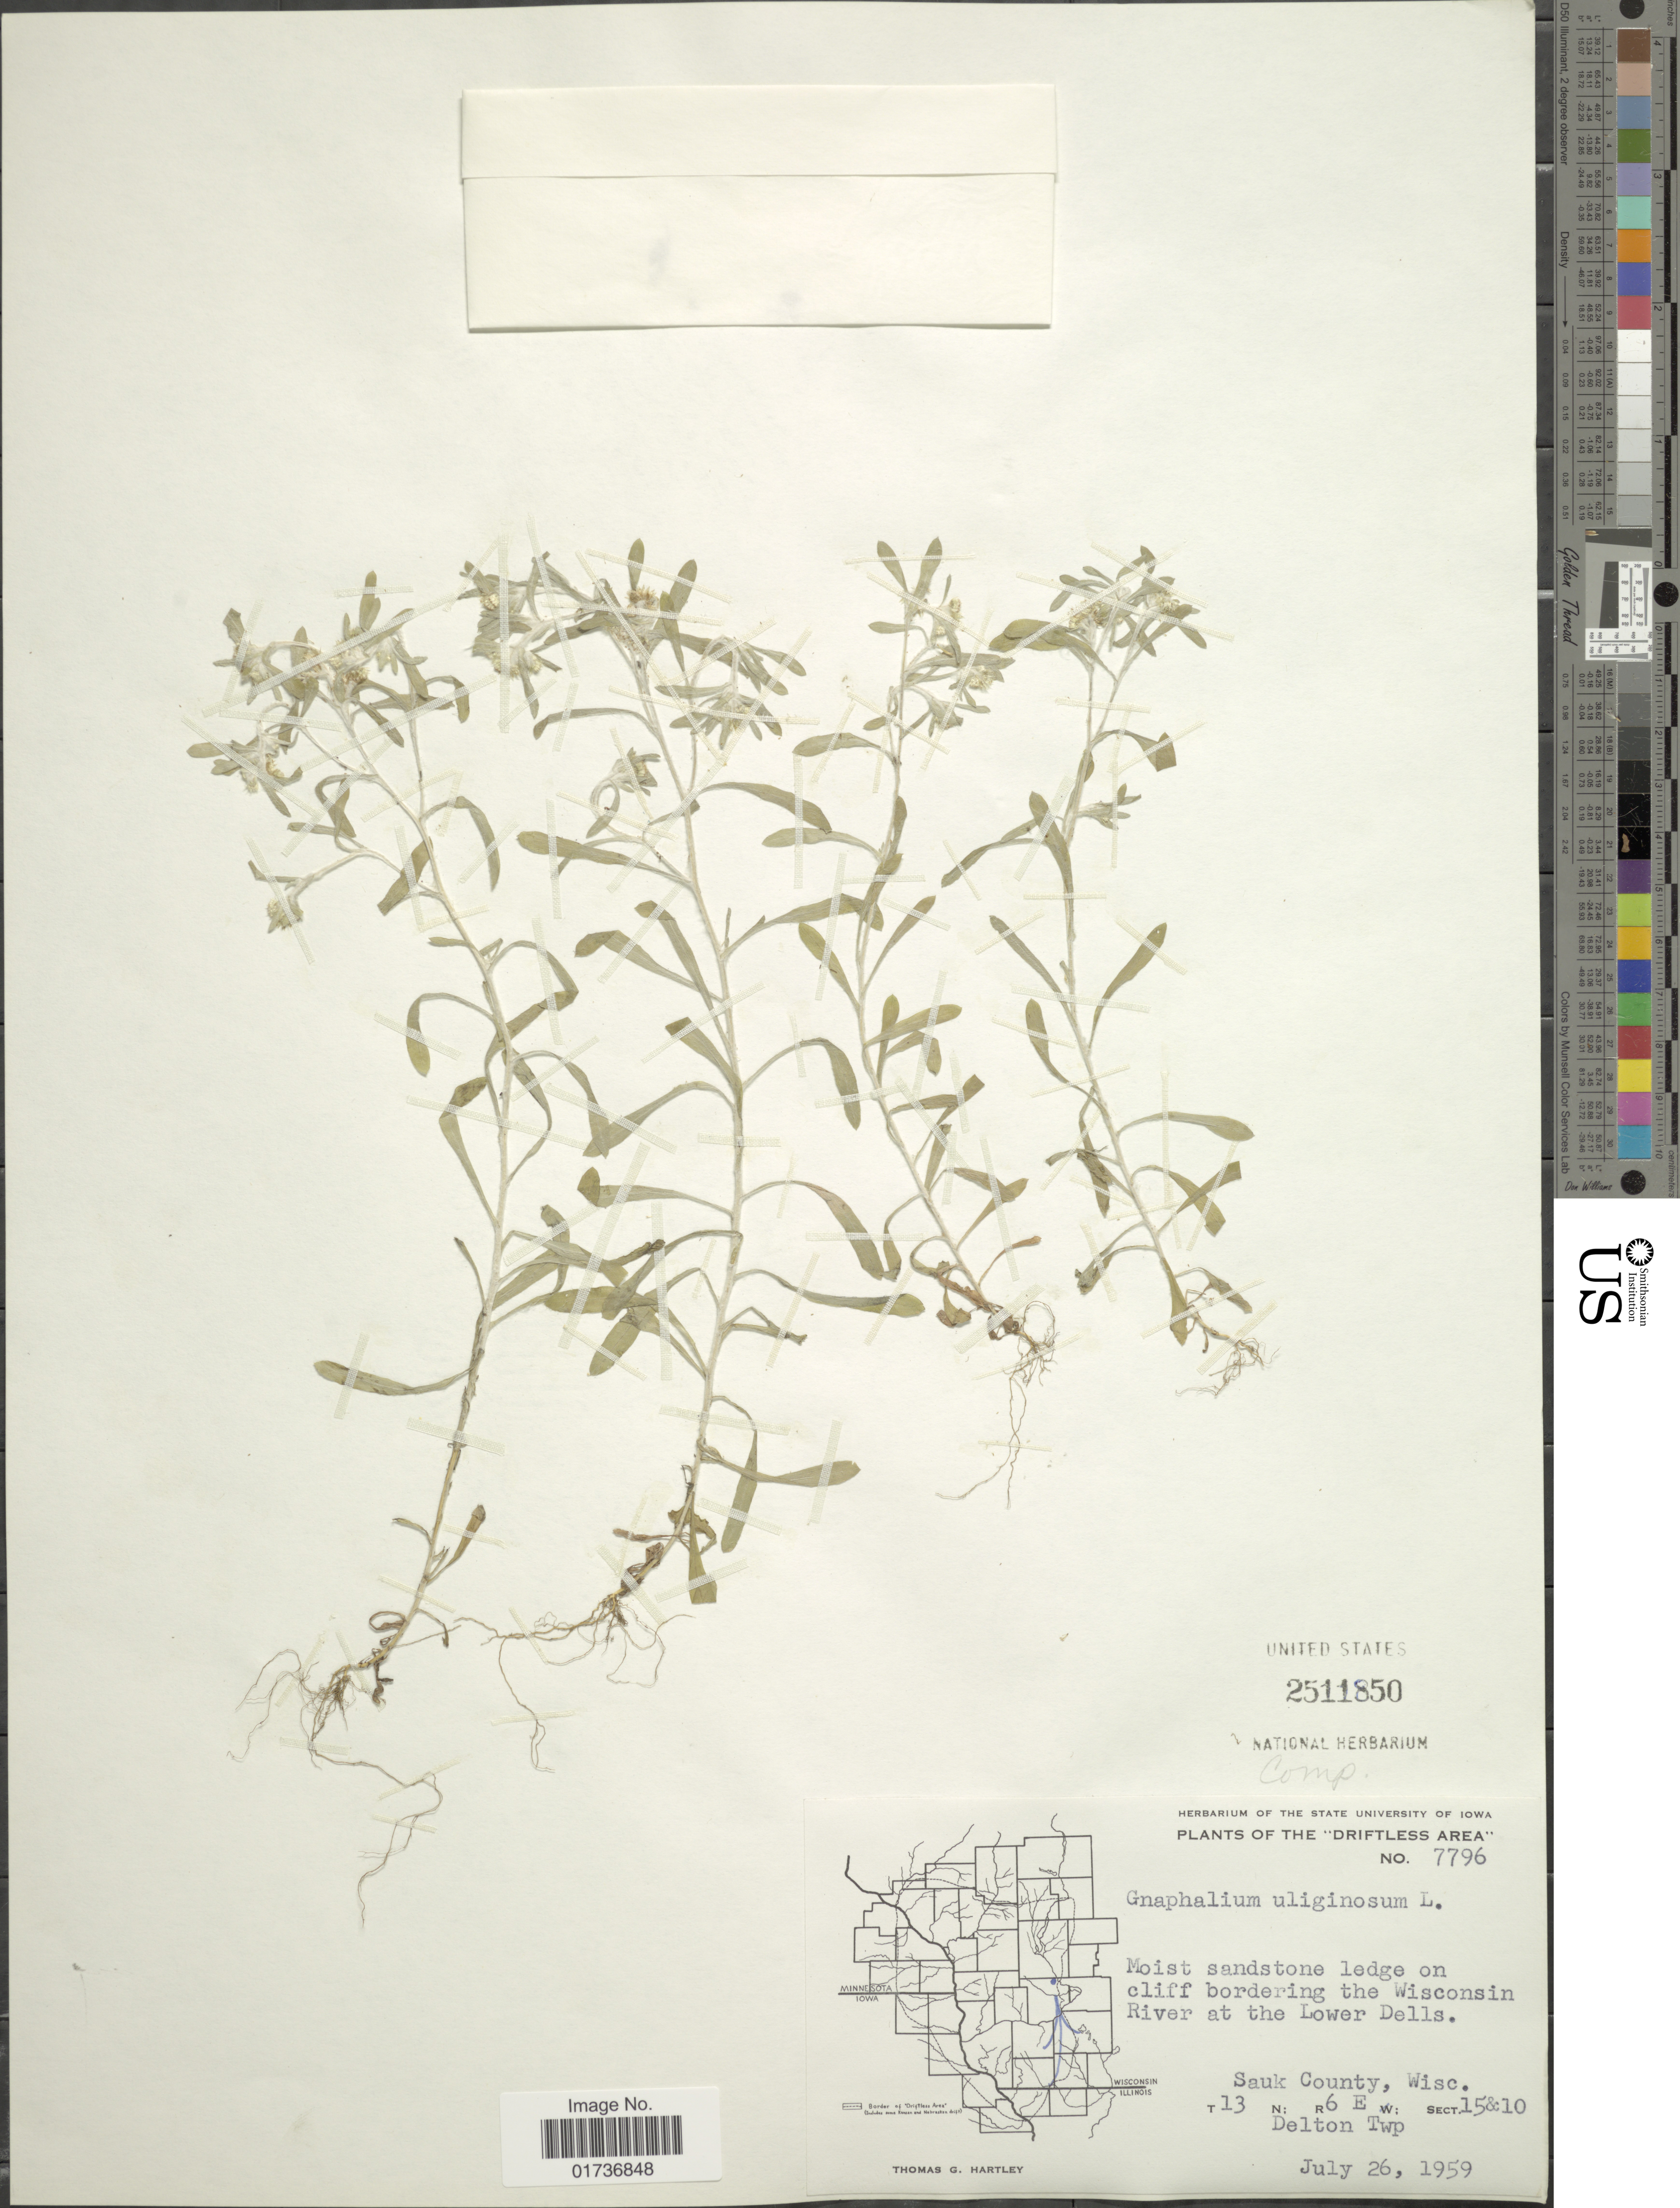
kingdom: Plantae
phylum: Tracheophyta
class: Magnoliopsida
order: Asterales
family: Asteraceae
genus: Gnaphalium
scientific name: Gnaphalium uliginosum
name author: L.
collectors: T. G. Hartley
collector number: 7796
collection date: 1959-07-26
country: United States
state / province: Wisconsin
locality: The 'Driftless Area', Moist sandstone ledge on cliff bordering the Wisconsin River at the Lower Dells, Sauk County, T13N; R6 E W; Sect 15&10 Delton Twp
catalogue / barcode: US 2511850